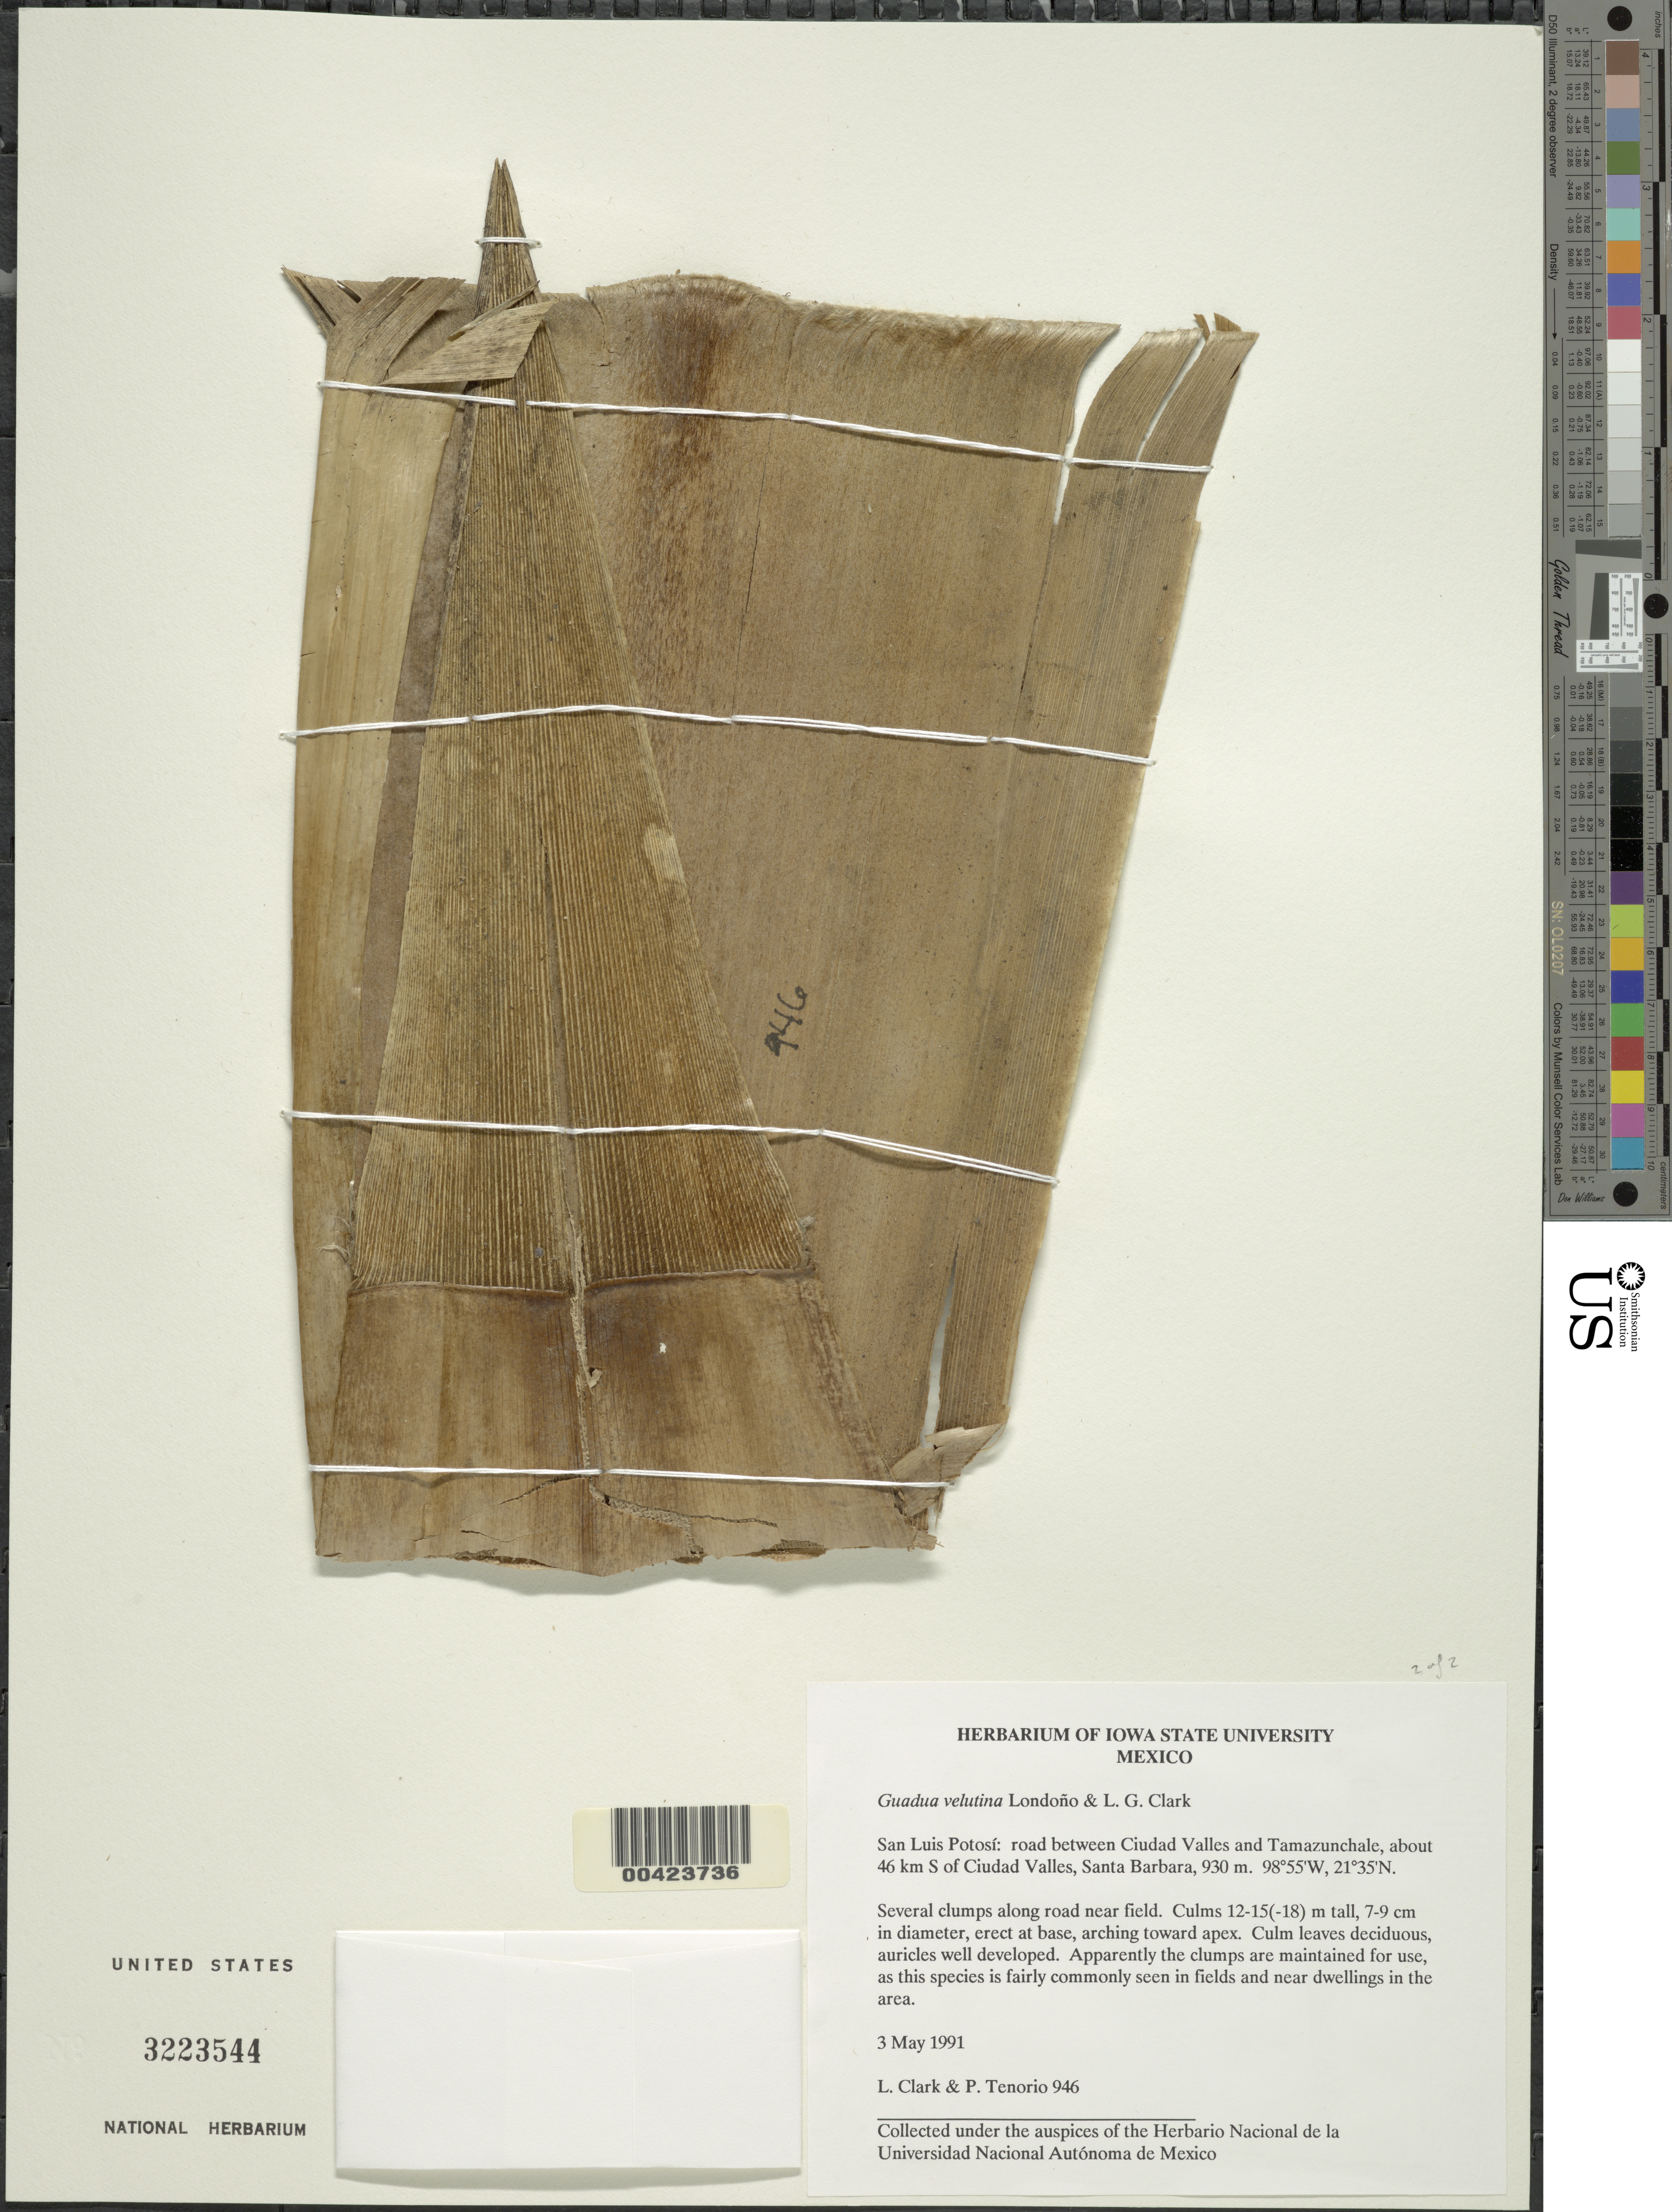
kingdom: Plantae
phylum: Tracheophyta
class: Liliopsida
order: Poales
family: Poaceae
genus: Guadua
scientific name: Guadua velutina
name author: Londoño & L.G. Clark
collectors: L. G. Clark & P. Tenorio L.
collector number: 946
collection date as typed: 03 May 1991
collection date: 1991-05-03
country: Mexico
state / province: San Luis Potosí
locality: Santa barbara; rd between cd. valles and Tamazunchale, about 46 km S of cd. valles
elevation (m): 930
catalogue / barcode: US 3223544